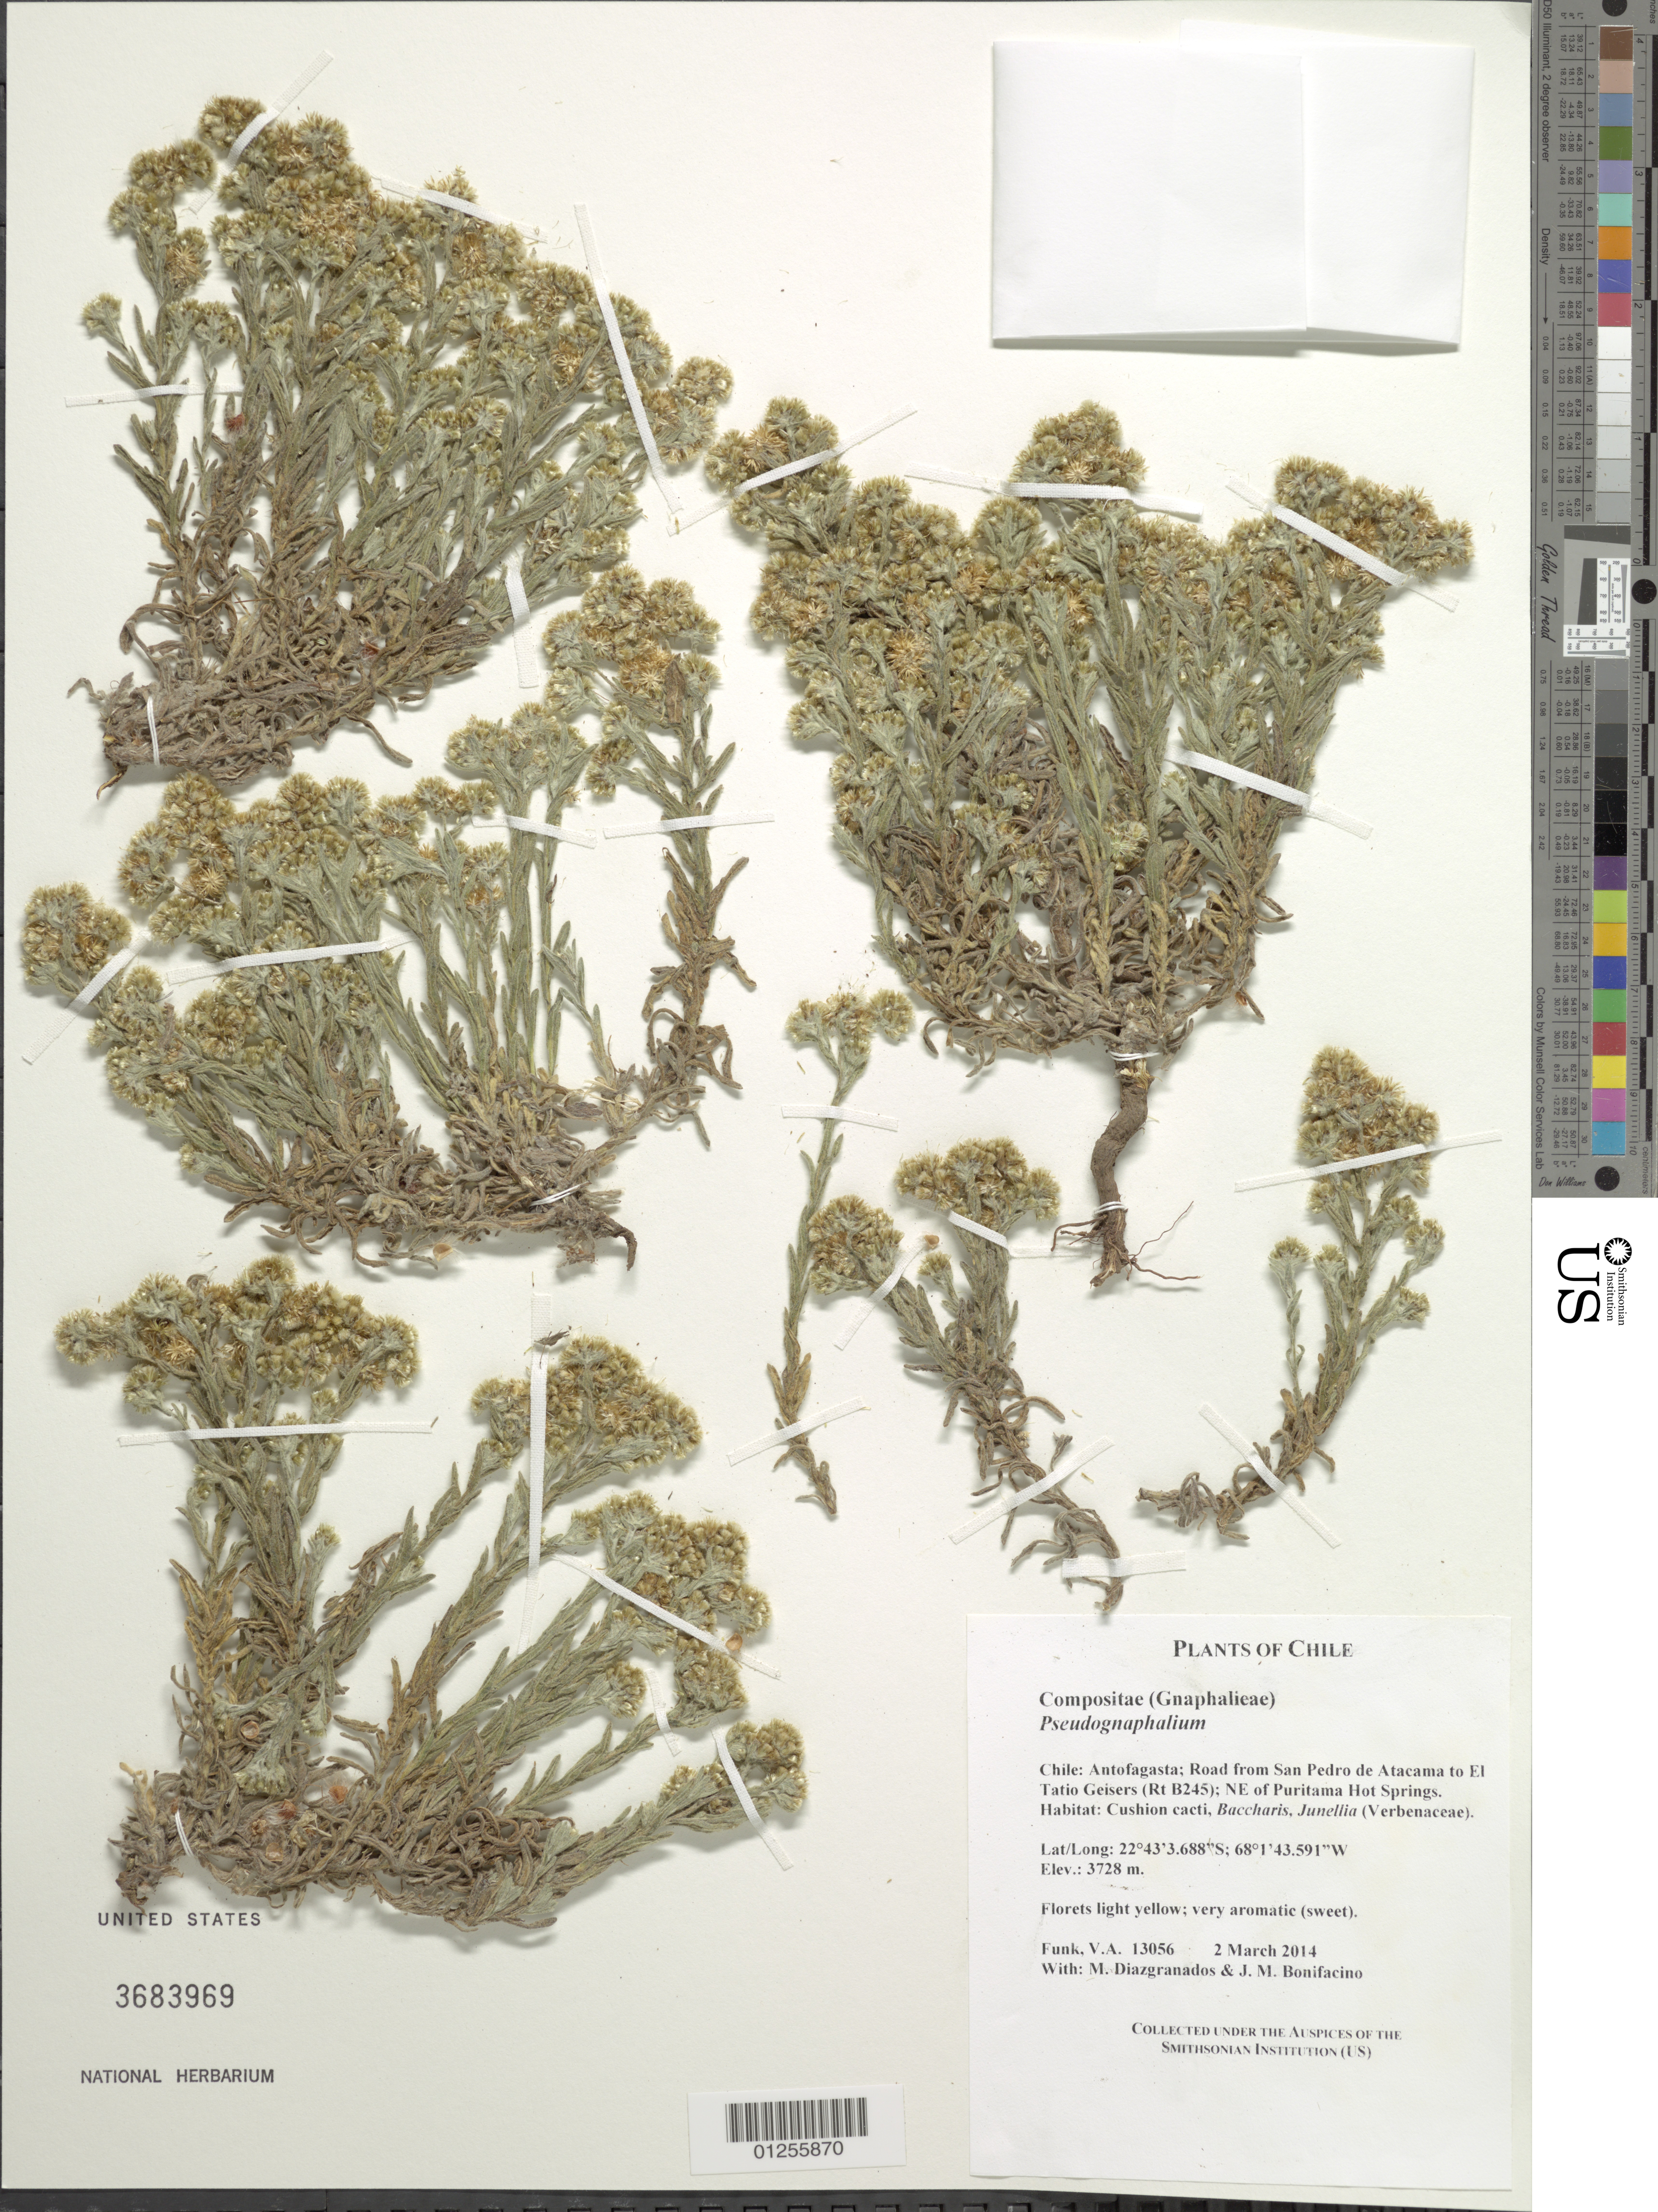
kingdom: Plantae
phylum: Tracheophyta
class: Magnoliopsida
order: Asterales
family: Asteraceae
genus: Pseudognaphalium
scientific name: Pseudognaphalium dombeyanum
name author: (DC.) Anderb.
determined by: Nesom, Guy L.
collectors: V. Funk, M. Diazgranados C. & M. Bonifacino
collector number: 13056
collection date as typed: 2 March 2014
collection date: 2014-03-02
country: Chile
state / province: Antofagasta (II)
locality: Road from San Pedro de Atacama to El Tatio Geisers (Rt B245); NE of Puritama Hot Springs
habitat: Cushion cacti, Baccharis, Junillia (Verbenaceae)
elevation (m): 3738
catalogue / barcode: US 3683969